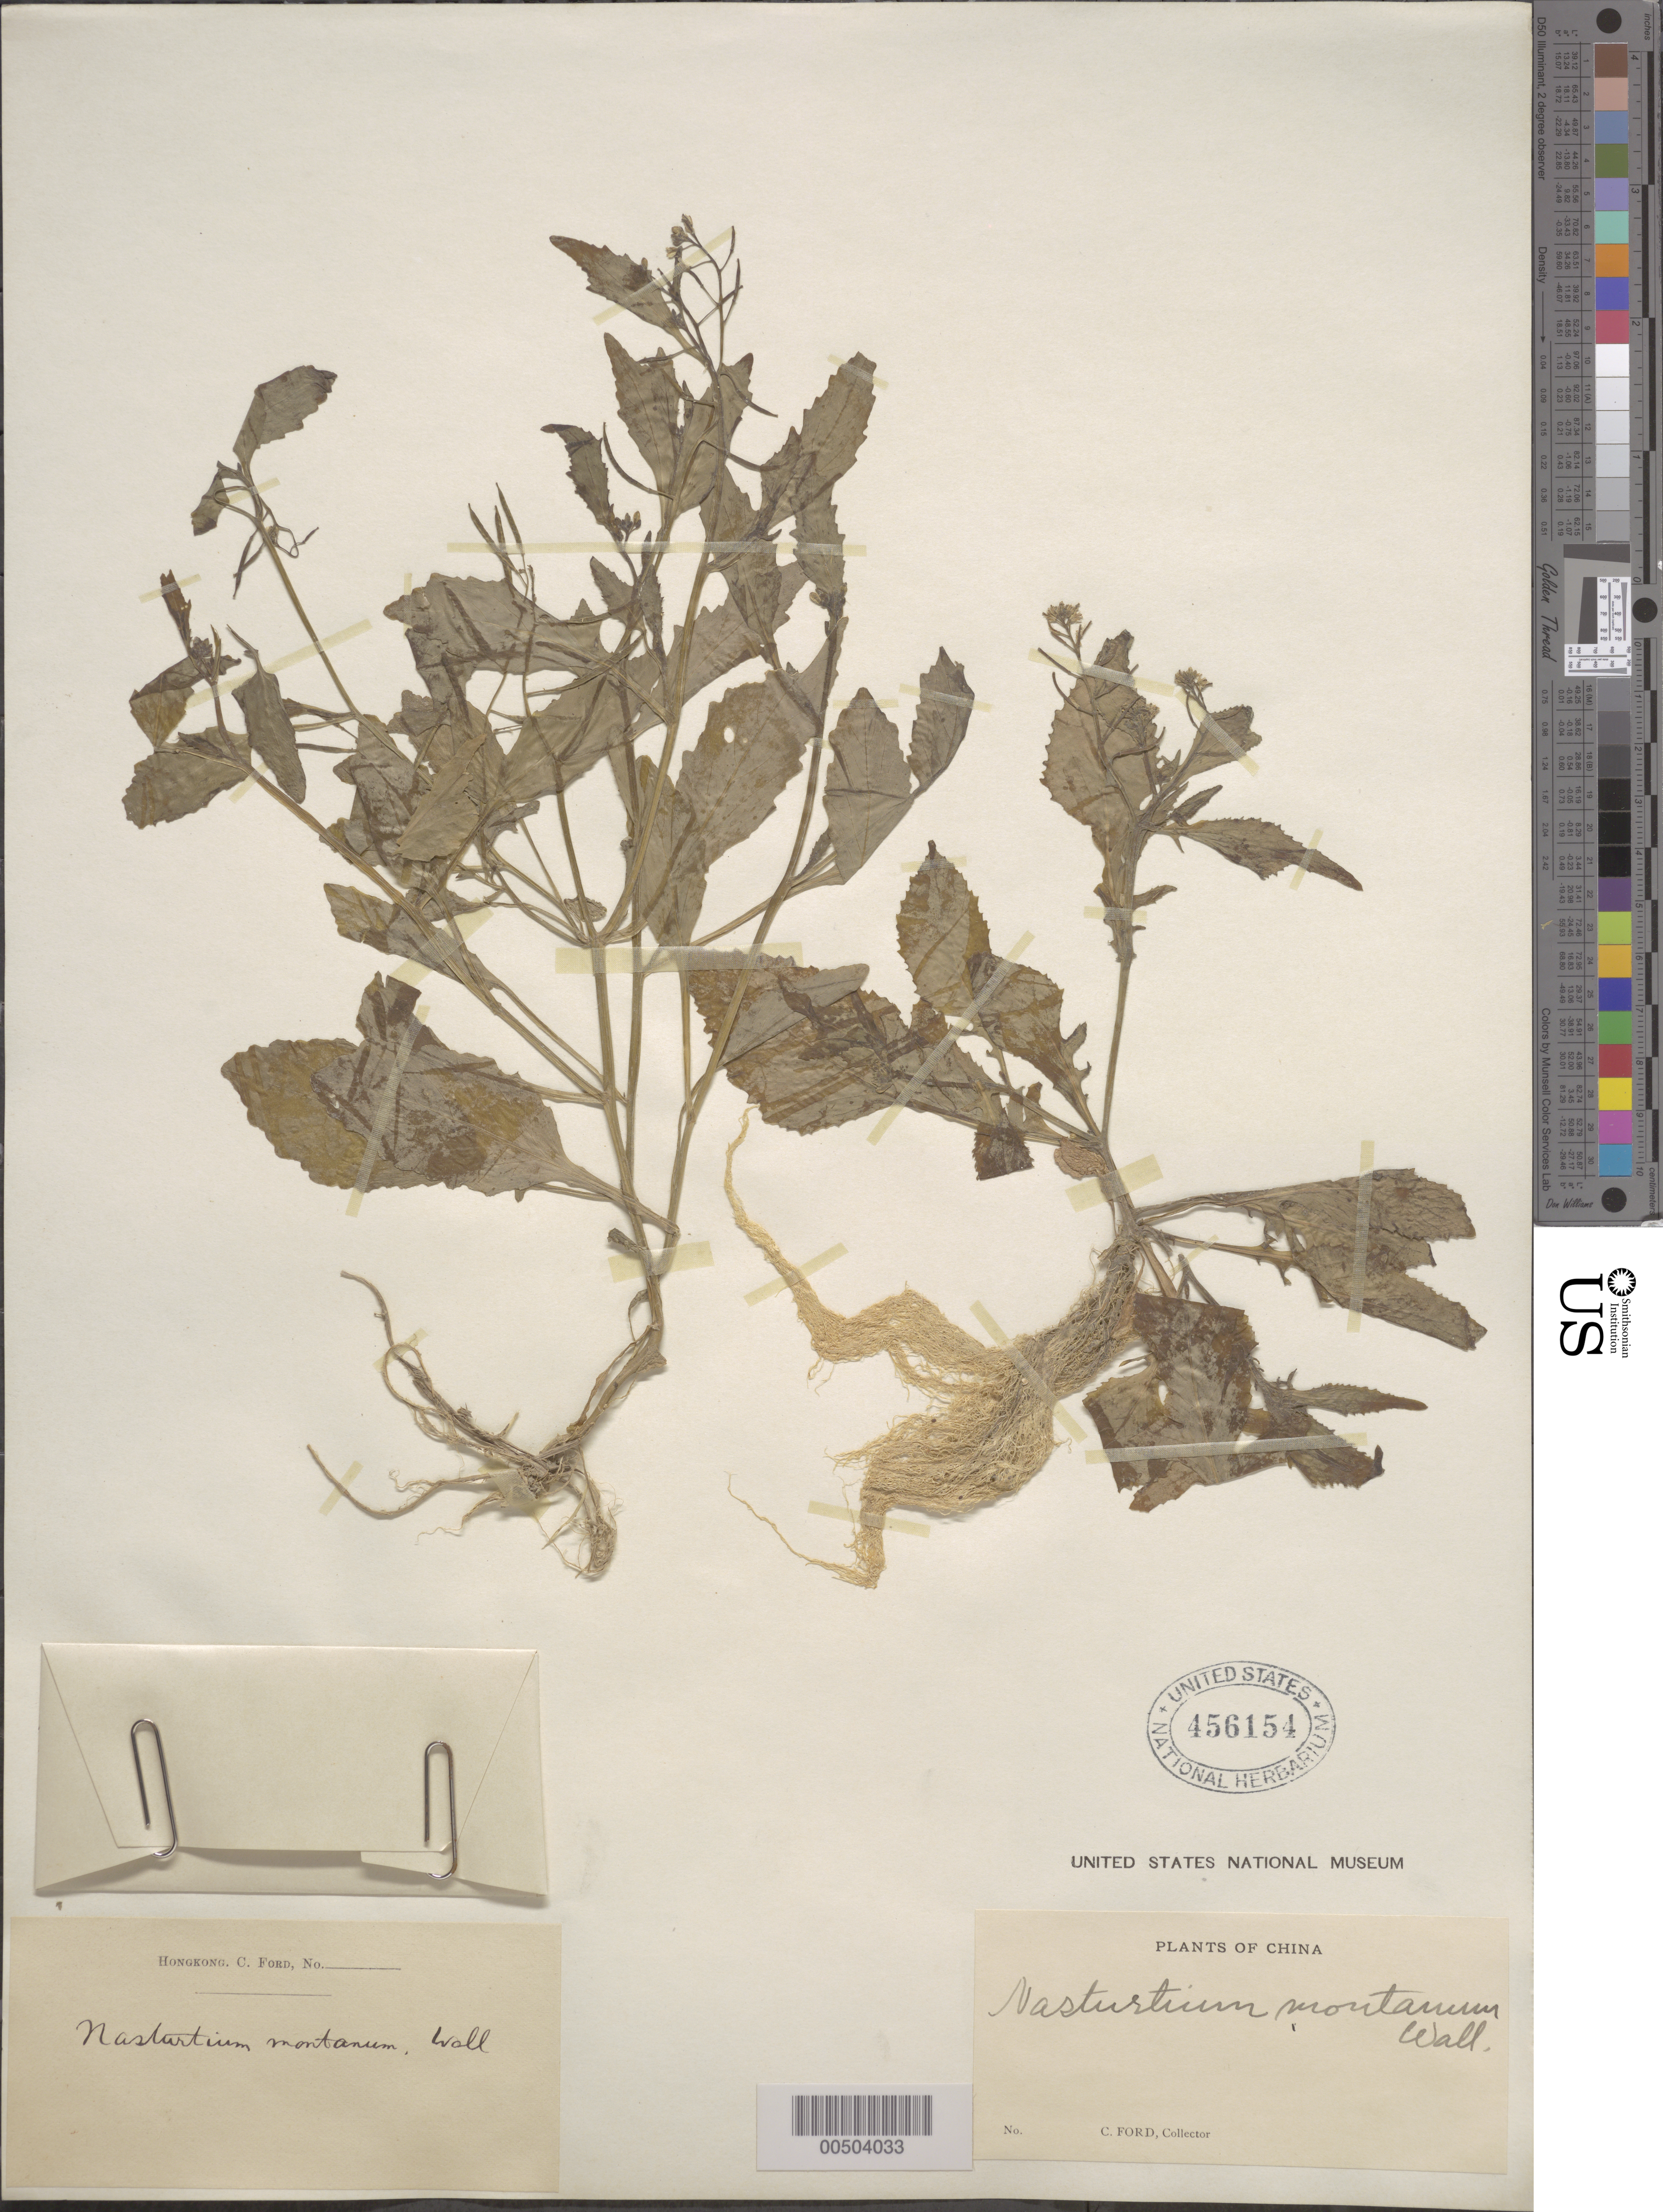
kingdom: Plantae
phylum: Tracheophyta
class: Magnoliopsida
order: Brassicales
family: Brassicaceae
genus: Rorippa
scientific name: Rorippa indica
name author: (L.) Hiern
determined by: Strong, M. T., (US), Smithsonian Institution - National Museum of Natural History (UNITED STATES)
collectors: C. Ford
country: China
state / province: Hong Kong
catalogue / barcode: US 456154